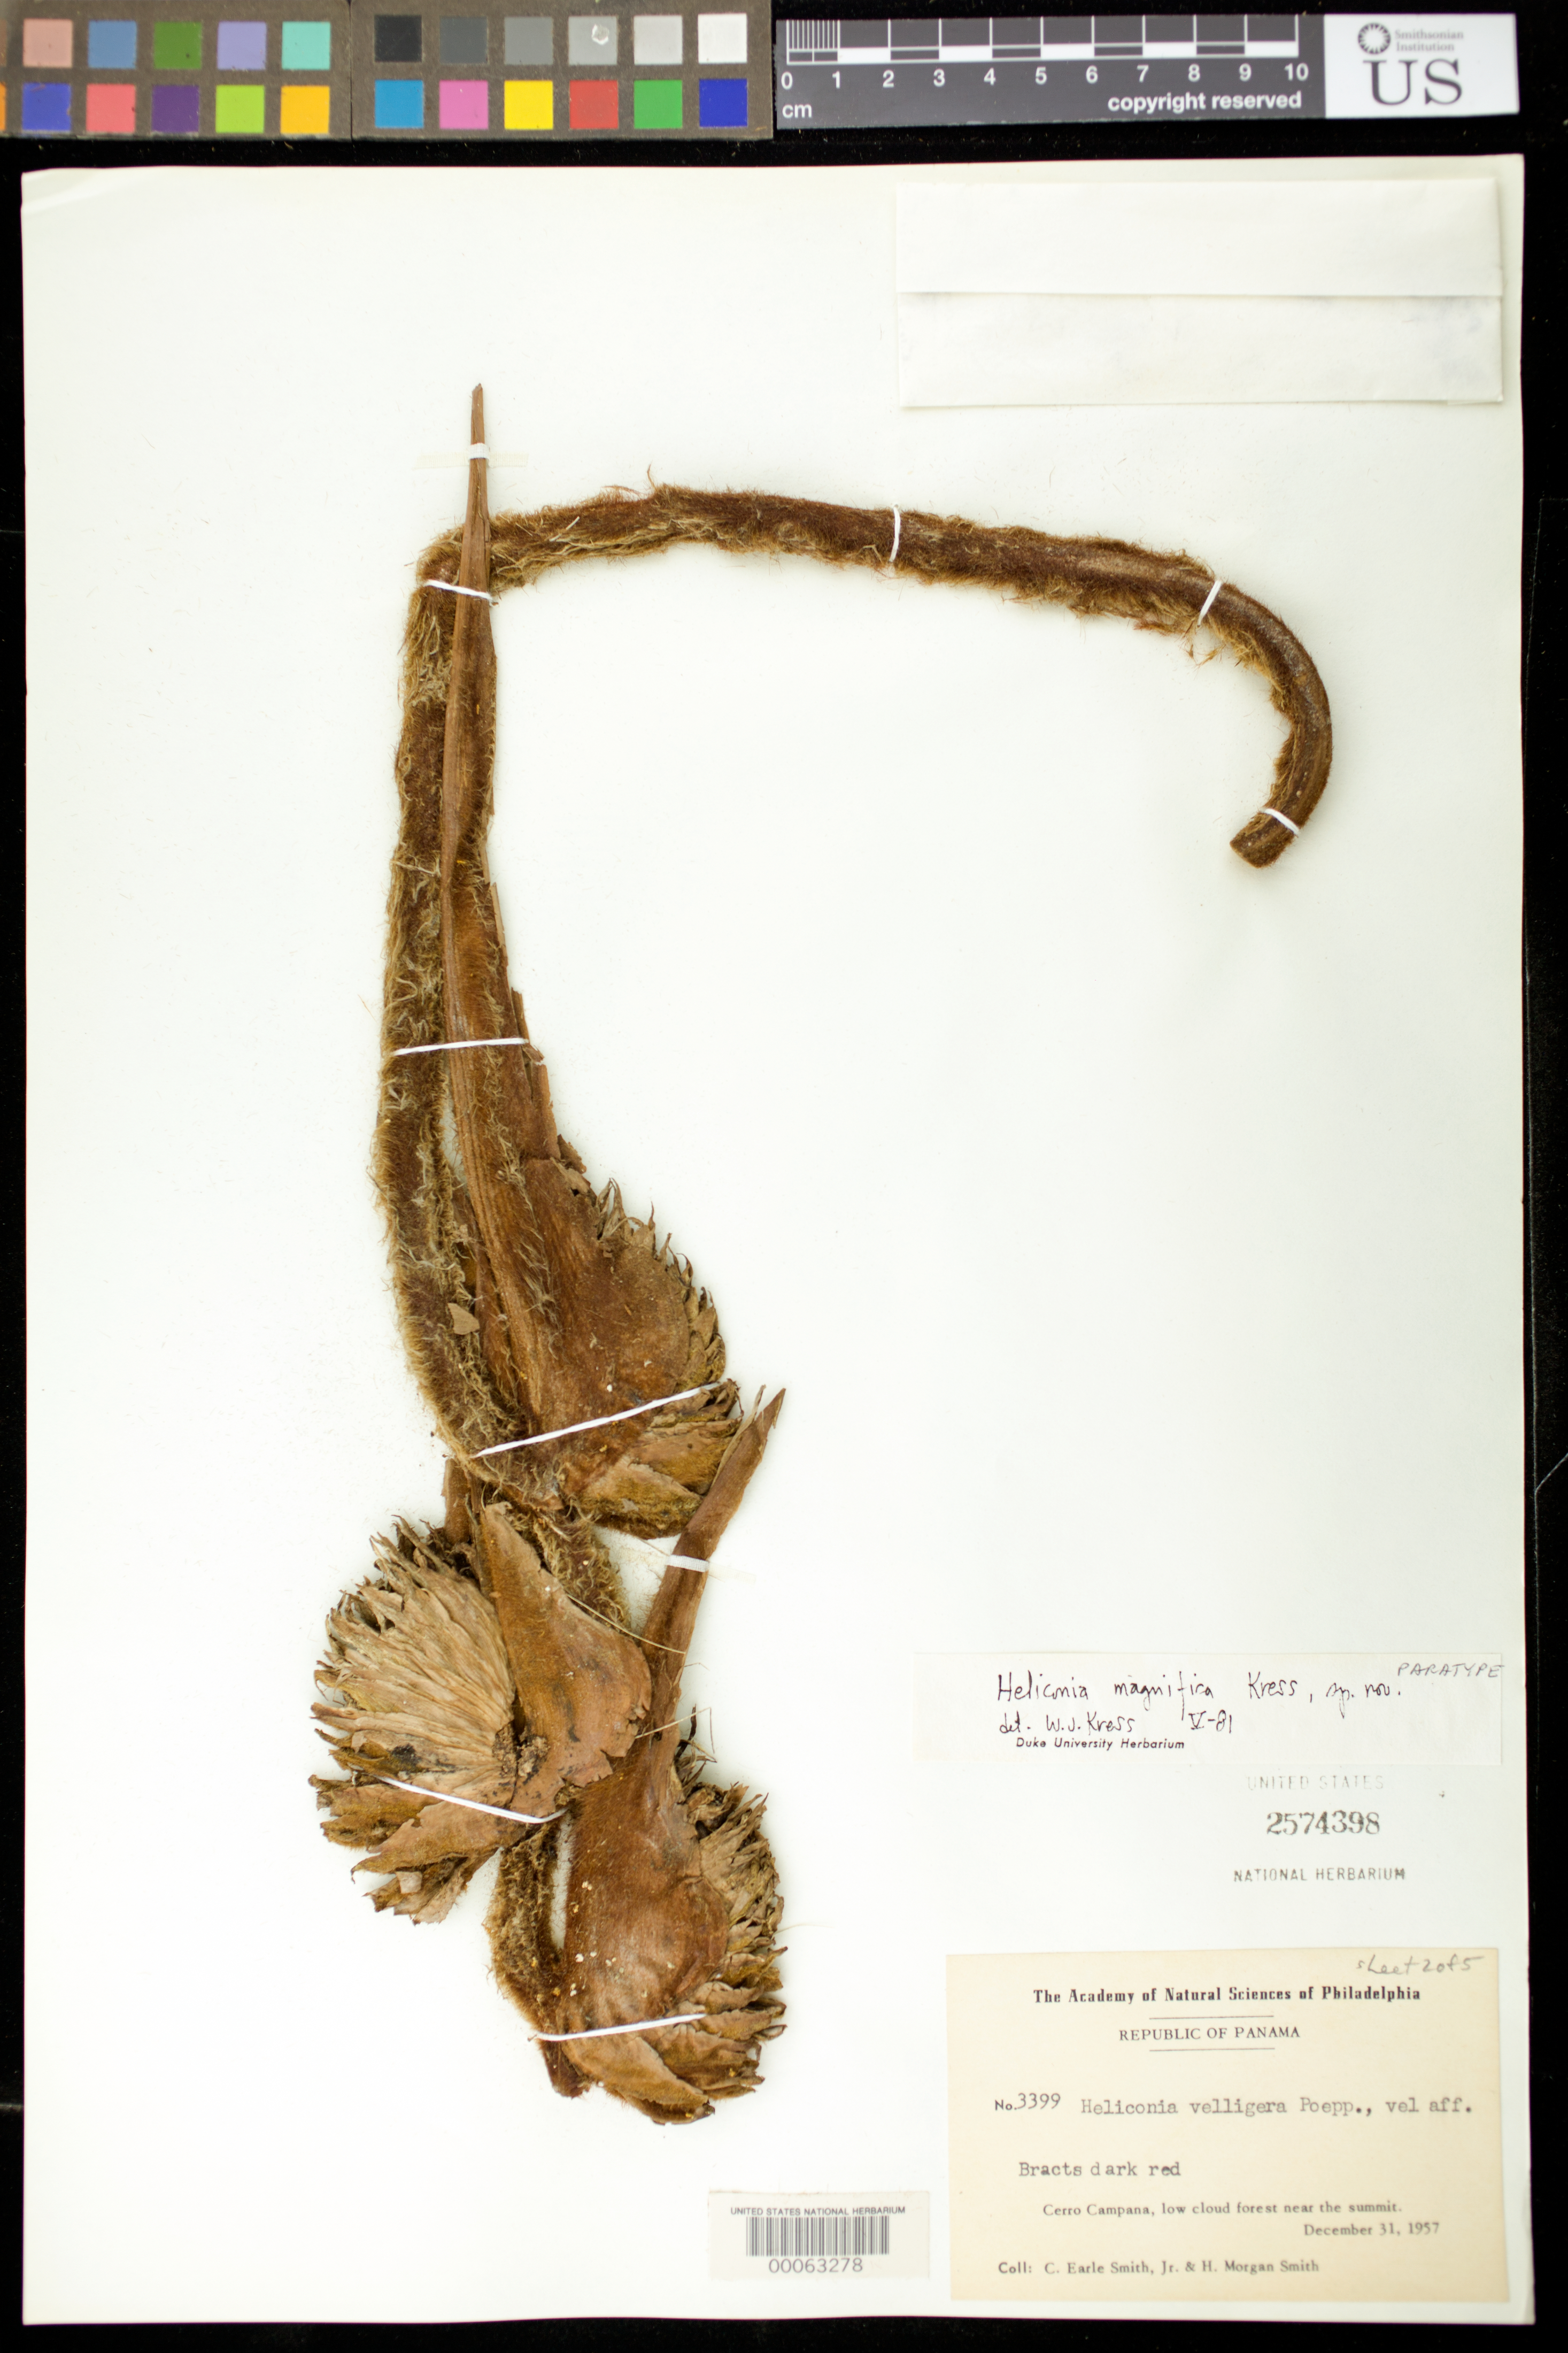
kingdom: Plantae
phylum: Tracheophyta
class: Liliopsida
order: Zingiberales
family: Heliconiaceae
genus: Heliconia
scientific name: Heliconia magnifica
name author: W.J. Kress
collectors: C. E. Smith Jr. & H. M. Smith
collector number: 3399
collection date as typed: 31 Dec 1957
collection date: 1957-12-31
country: Panama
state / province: Panamá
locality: Cerro Campana, low cloud forest near summit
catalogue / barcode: US 2574398